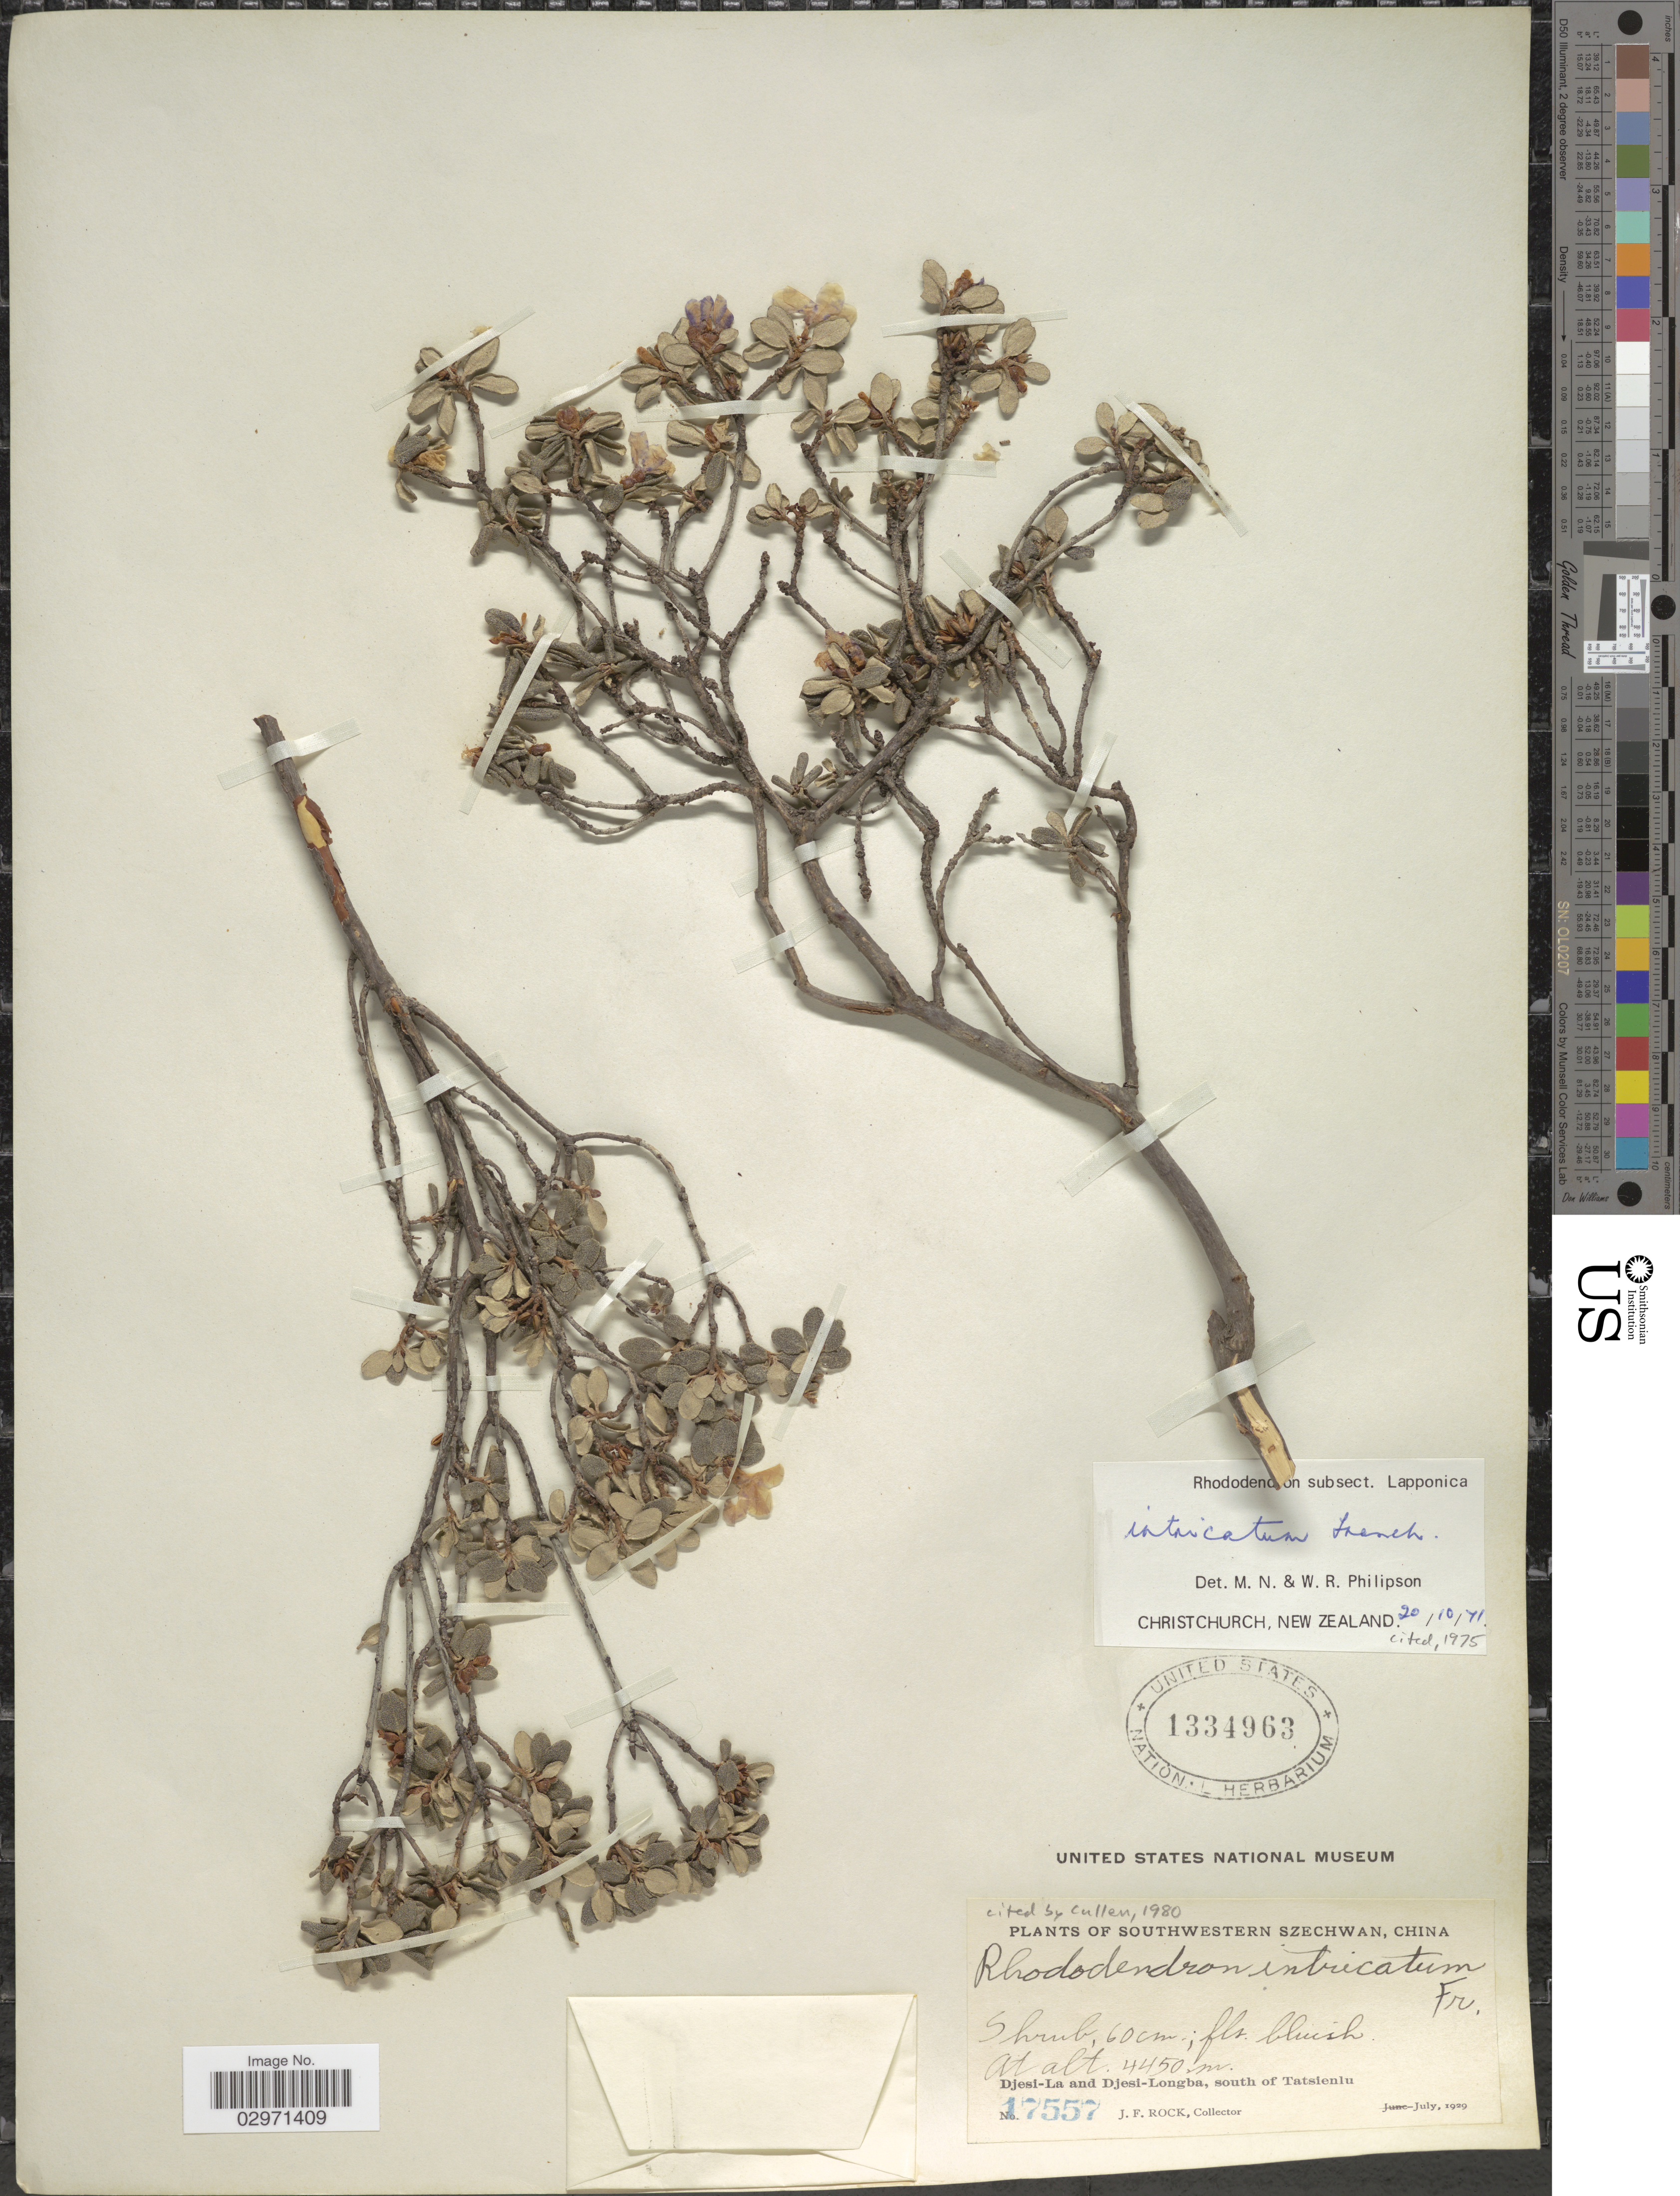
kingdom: Plantae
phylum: Tracheophyta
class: Magnoliopsida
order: Ericales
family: Ericaceae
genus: Rhododendron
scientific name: Rhododendron intricatum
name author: Franch.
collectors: J. Rock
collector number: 17557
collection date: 1929-07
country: China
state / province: Sichuan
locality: Southwestern Szechwan. Djesi-La and Djesi-Longba, south of Tatsienlu.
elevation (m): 4450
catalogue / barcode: US 1334963